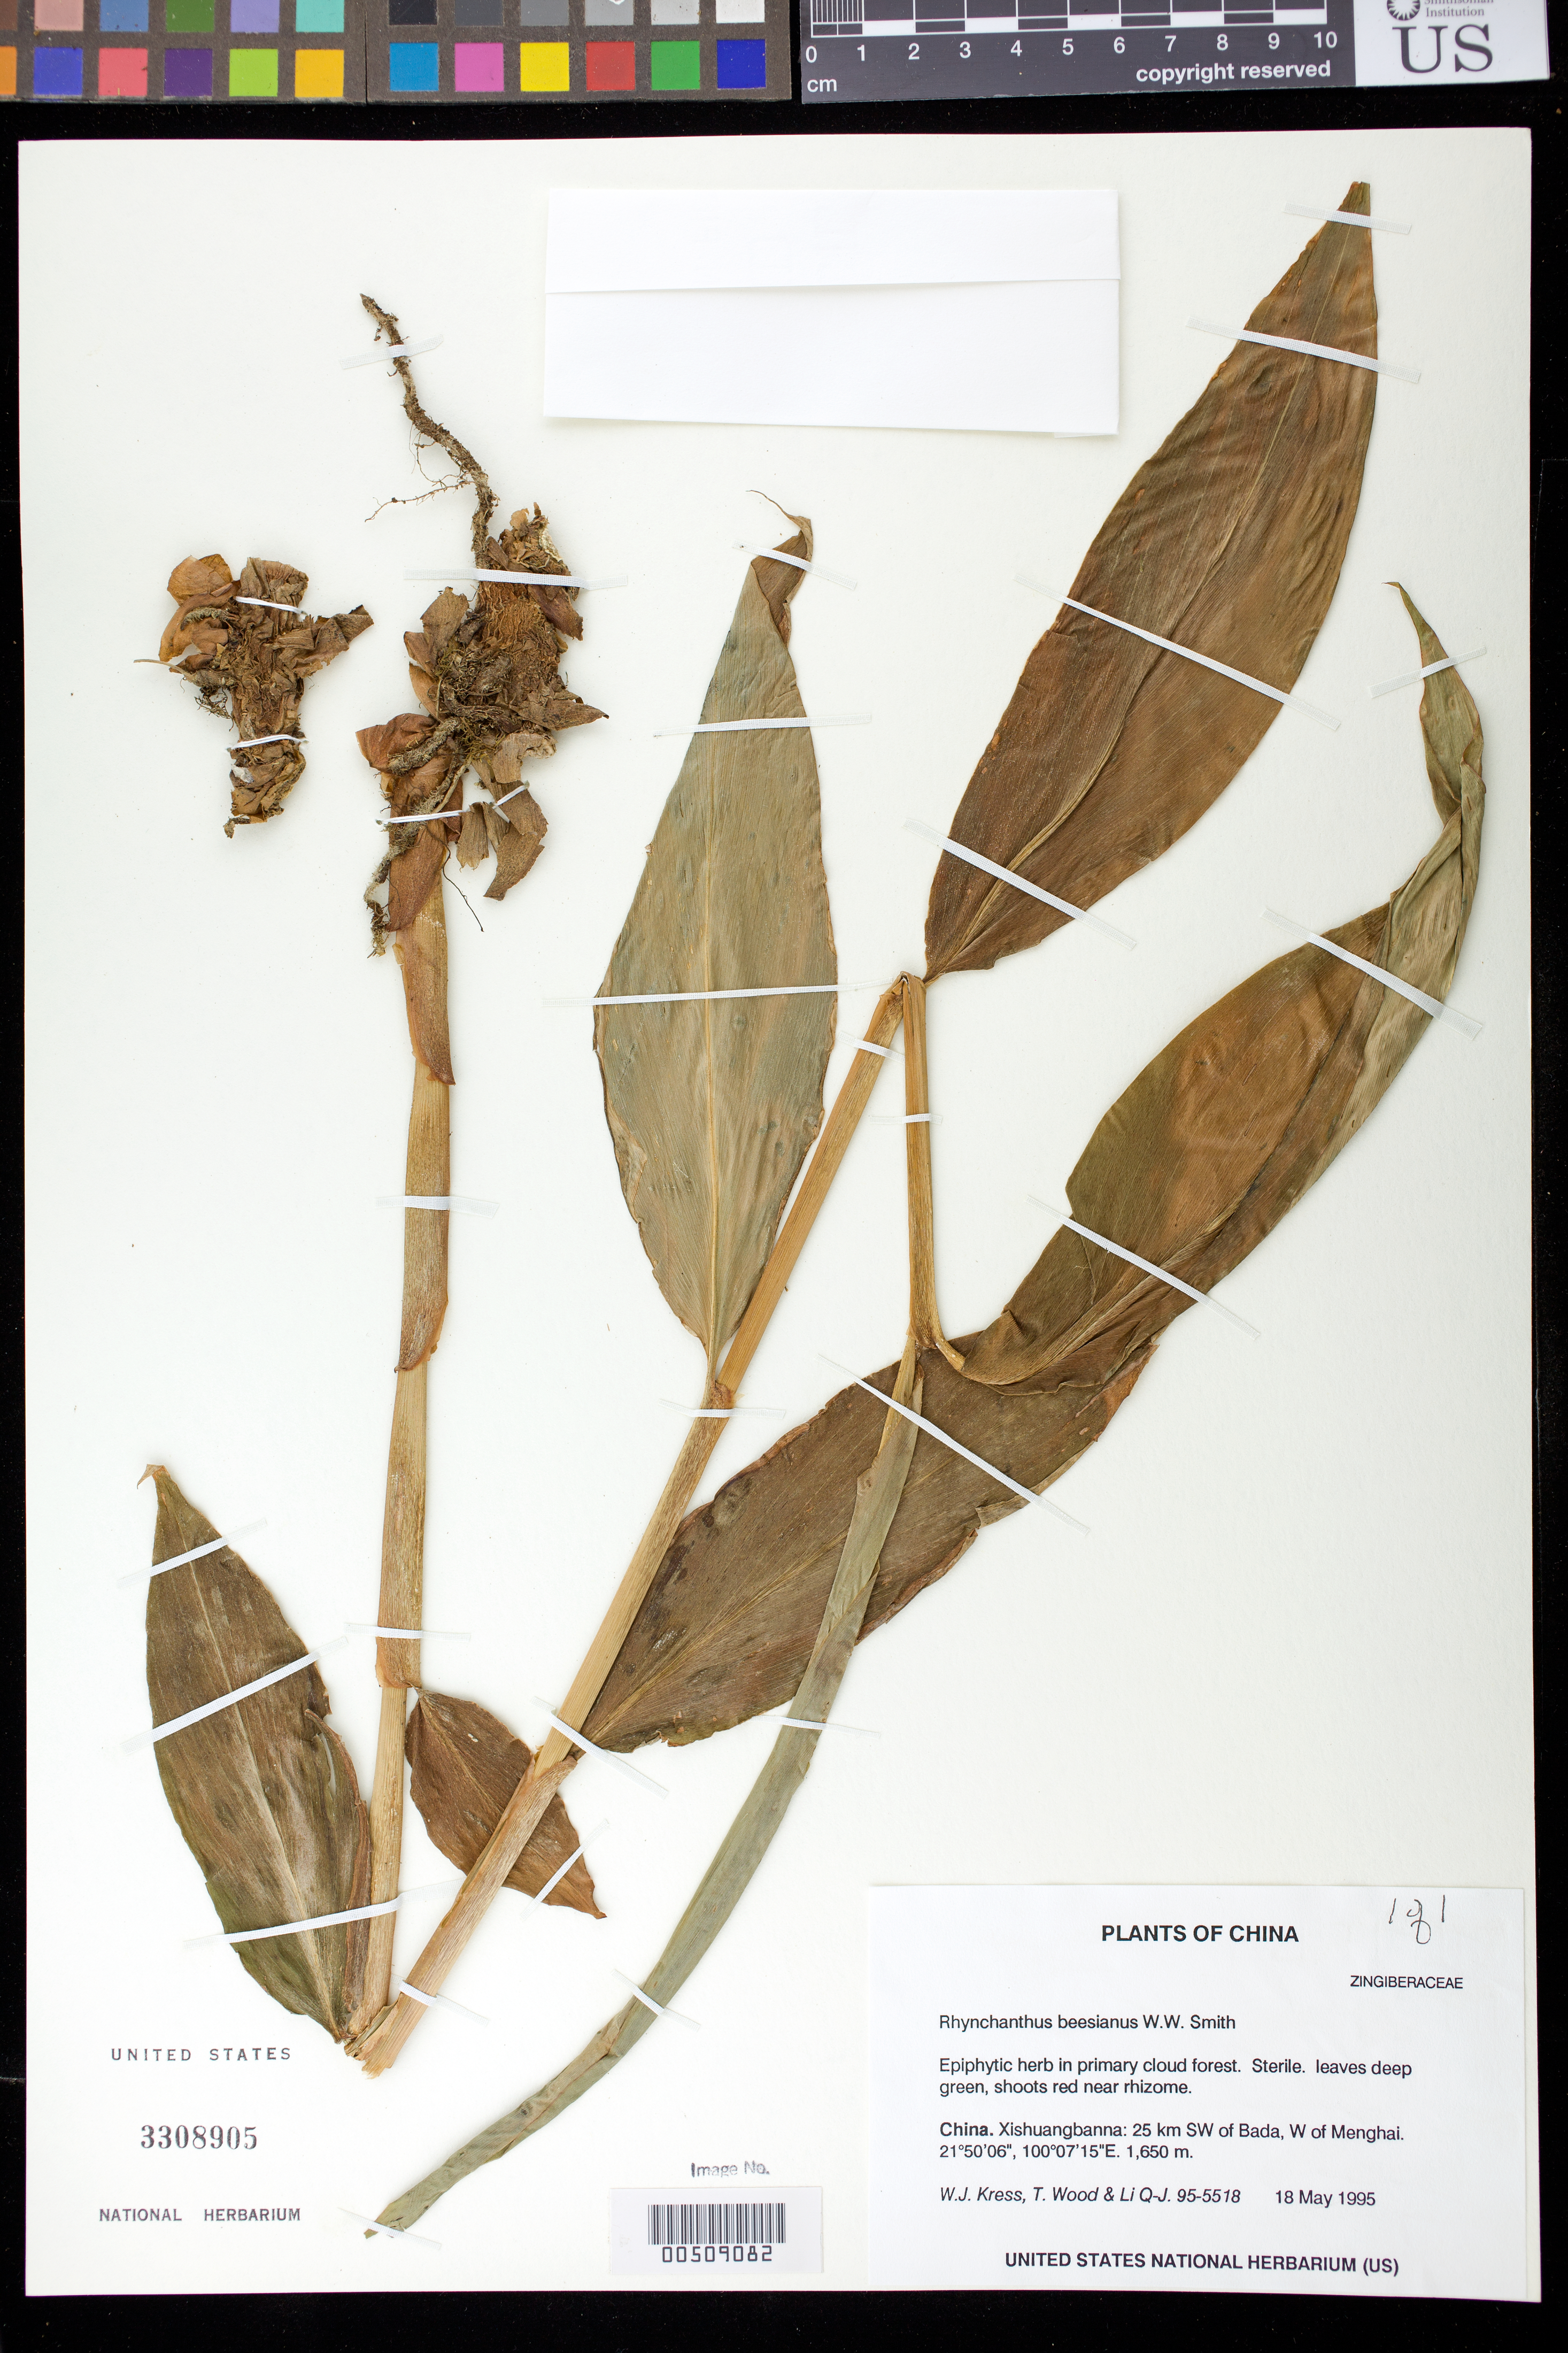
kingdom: Plantae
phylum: Tracheophyta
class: Liliopsida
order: Zingiberales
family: Zingiberaceae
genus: Rhynchanthus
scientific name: Rhynchanthus beesianus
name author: W.W. Sm.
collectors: W. J. Kress, T. Wood & Q. J. Li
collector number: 95-5518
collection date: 1995-05-18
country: China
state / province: Yunnan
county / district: Xishuangbanna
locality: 25 km SW of Bada, W of Menghai.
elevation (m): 1650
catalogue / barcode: US 3308905